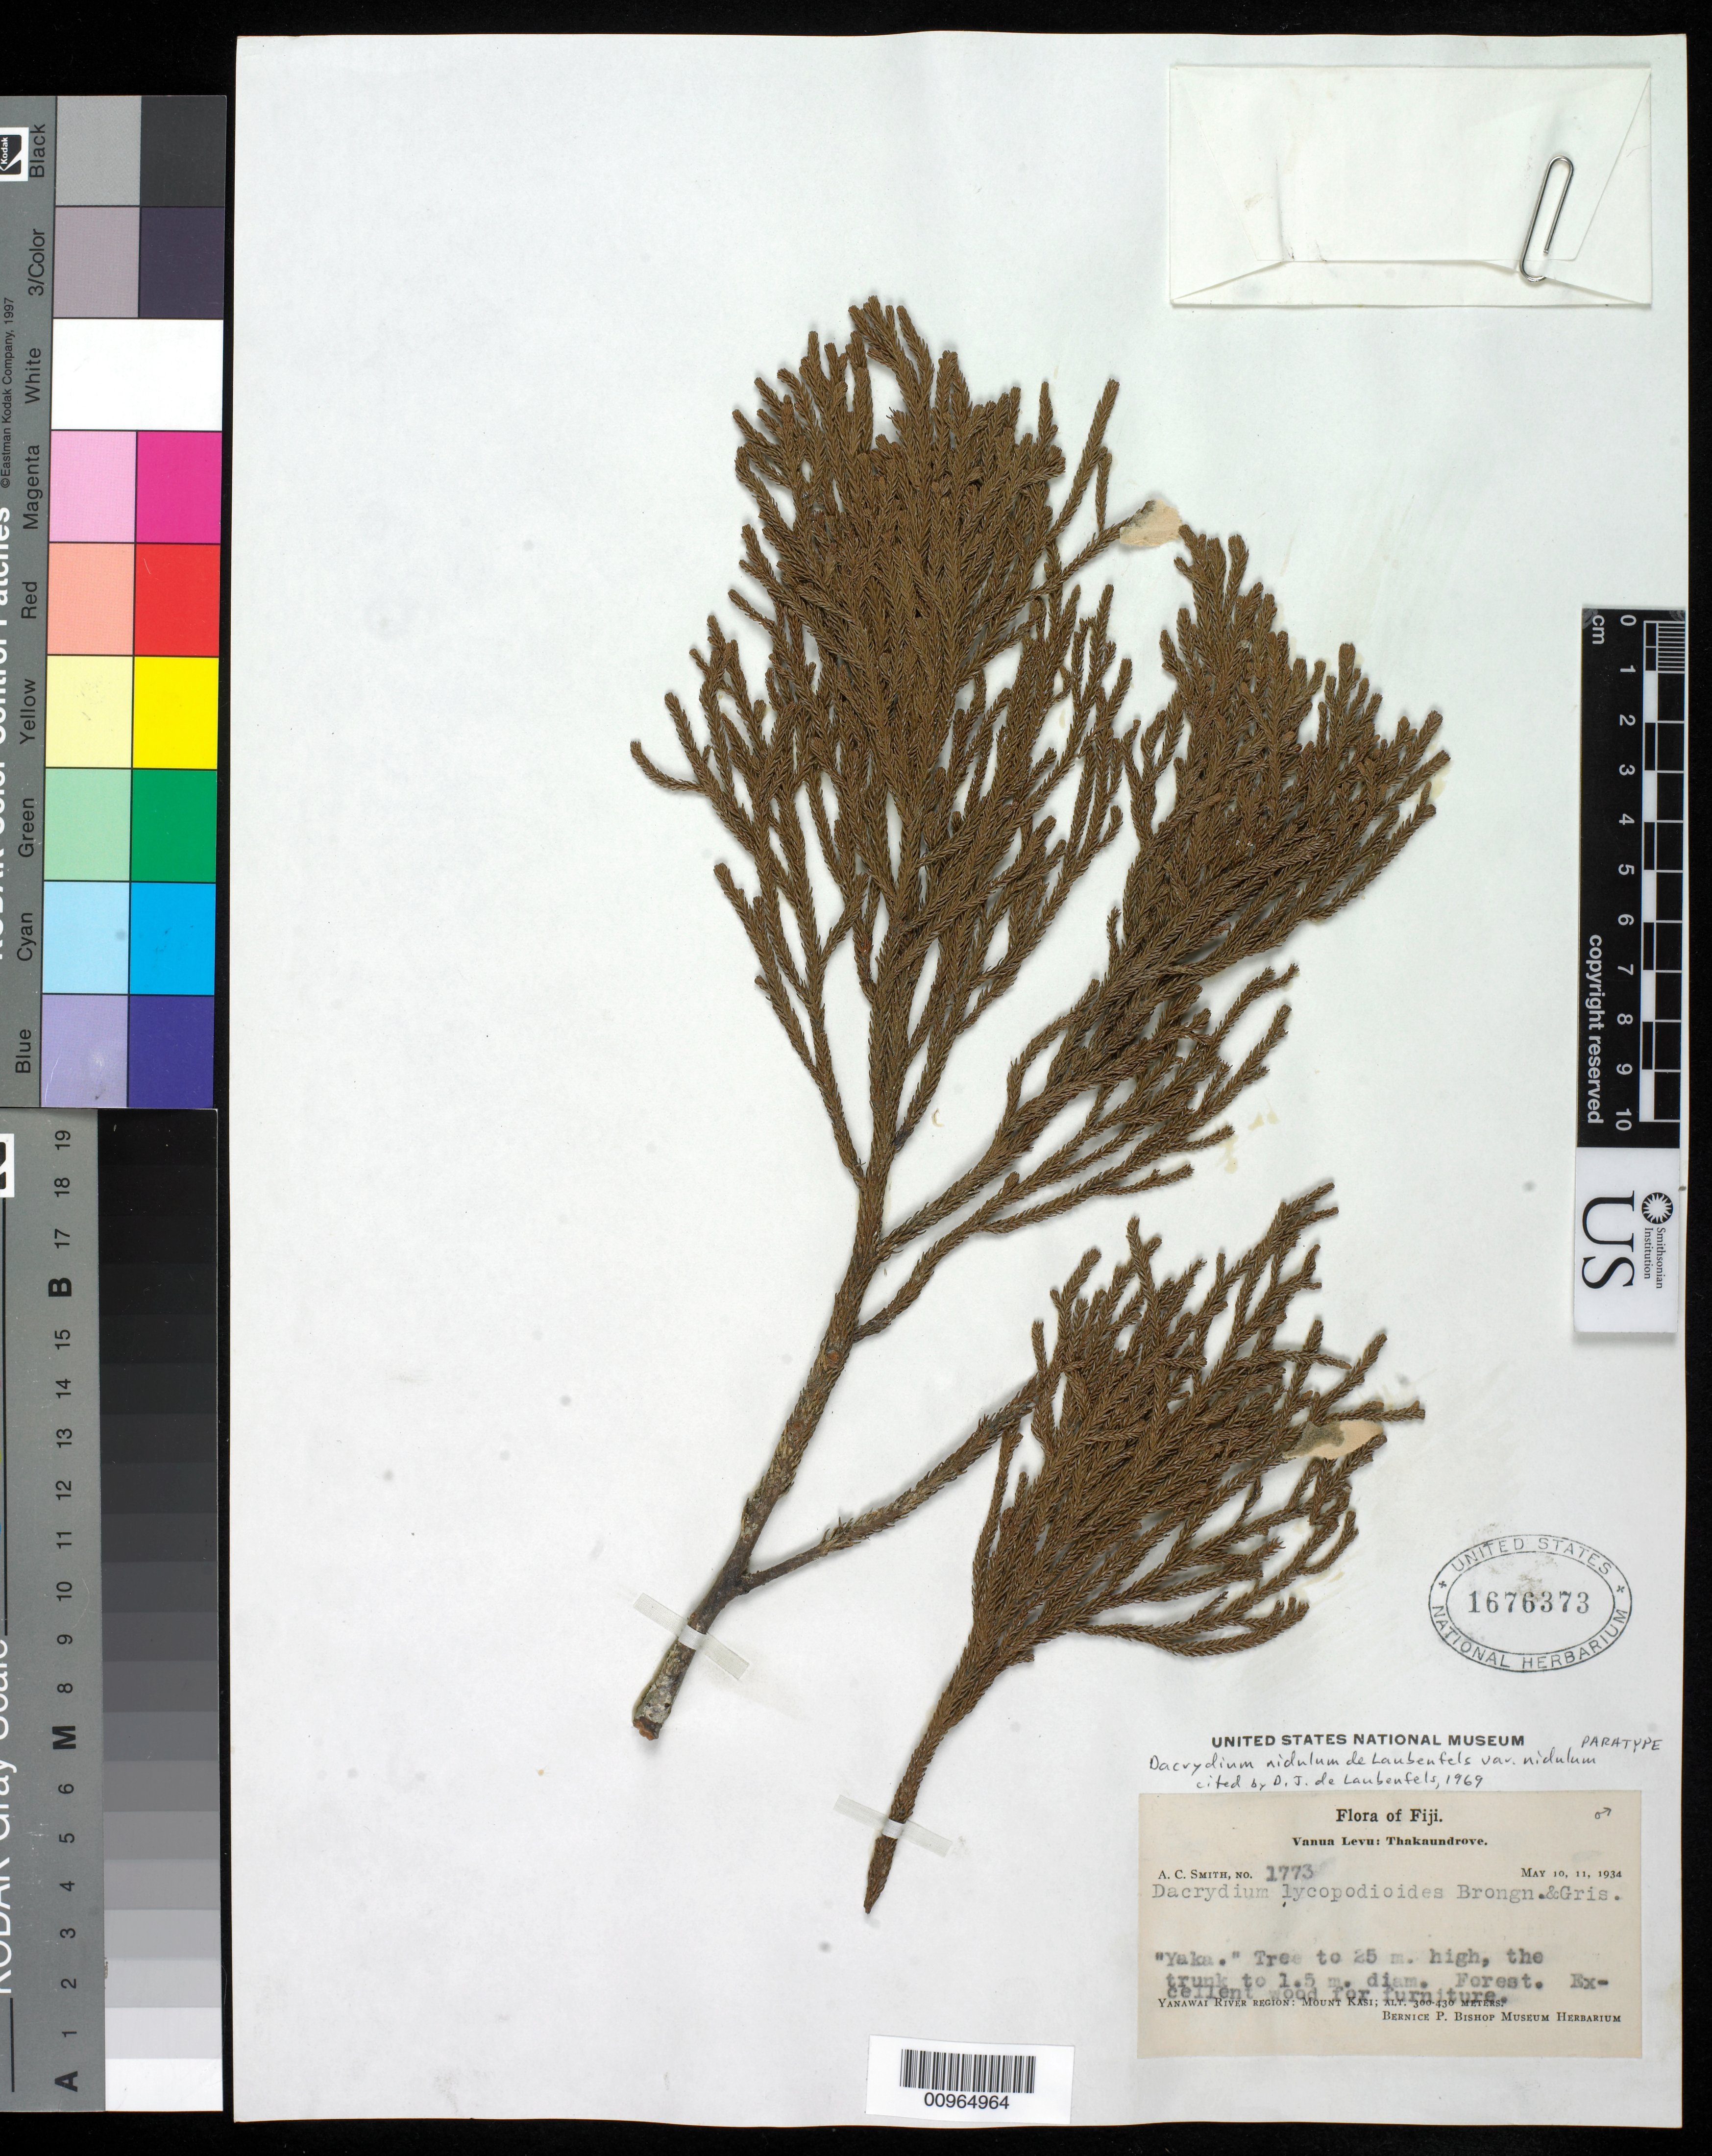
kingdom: Plantae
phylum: Tracheophyta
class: Pinopsida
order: Pinales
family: Podocarpaceae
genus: Dacrydium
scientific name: Dacrydium nidulum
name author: de Laub.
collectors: C. A. Smith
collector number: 1773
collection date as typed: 10 May 1934 to 11 May 1934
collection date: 1934-05-10/1934-05-11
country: Fiji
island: Viti Levu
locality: Thakaundrove. Yanawai River Region: Mount Kasi. Forest.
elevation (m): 300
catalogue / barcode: US 1676373